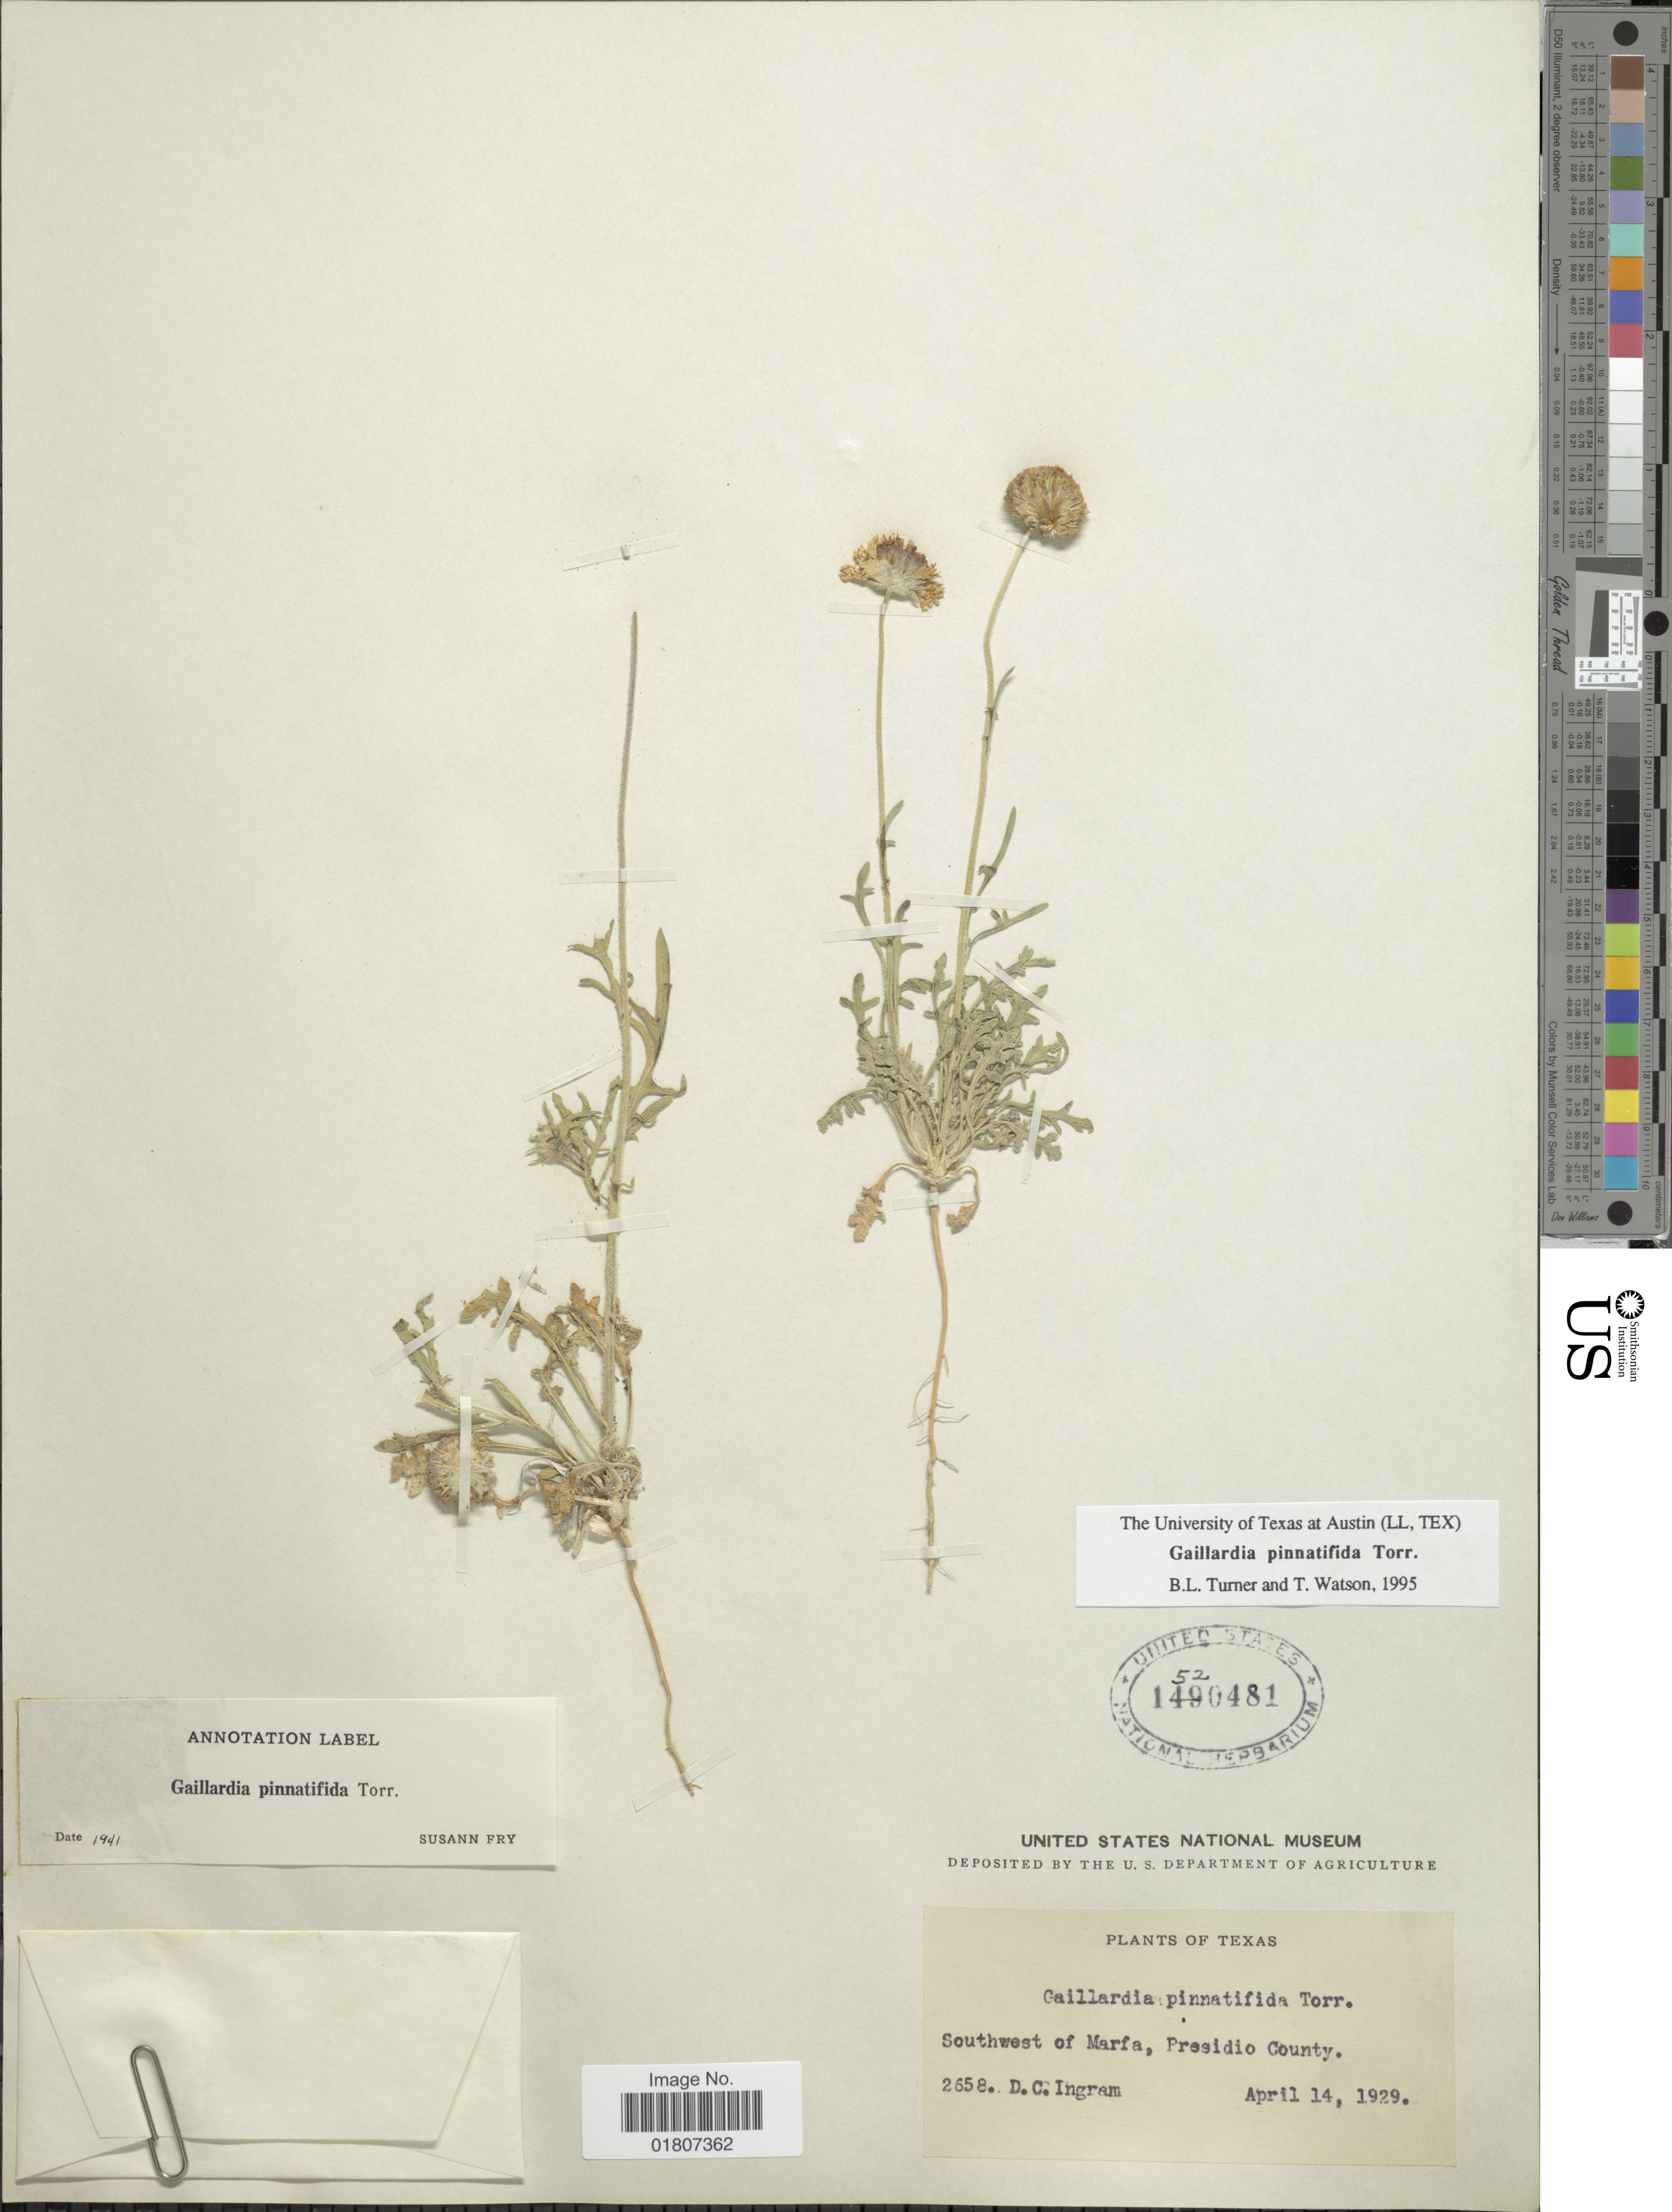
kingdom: Plantae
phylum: Tracheophyta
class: Magnoliopsida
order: Asterales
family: Asteraceae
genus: Gaillardia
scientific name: Gaillardia pinnatifida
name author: Torr.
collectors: D. C. Ingram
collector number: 2658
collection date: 1929-04-14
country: United States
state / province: Texas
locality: Southwest of Marfa, Presidio County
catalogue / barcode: US 1520481